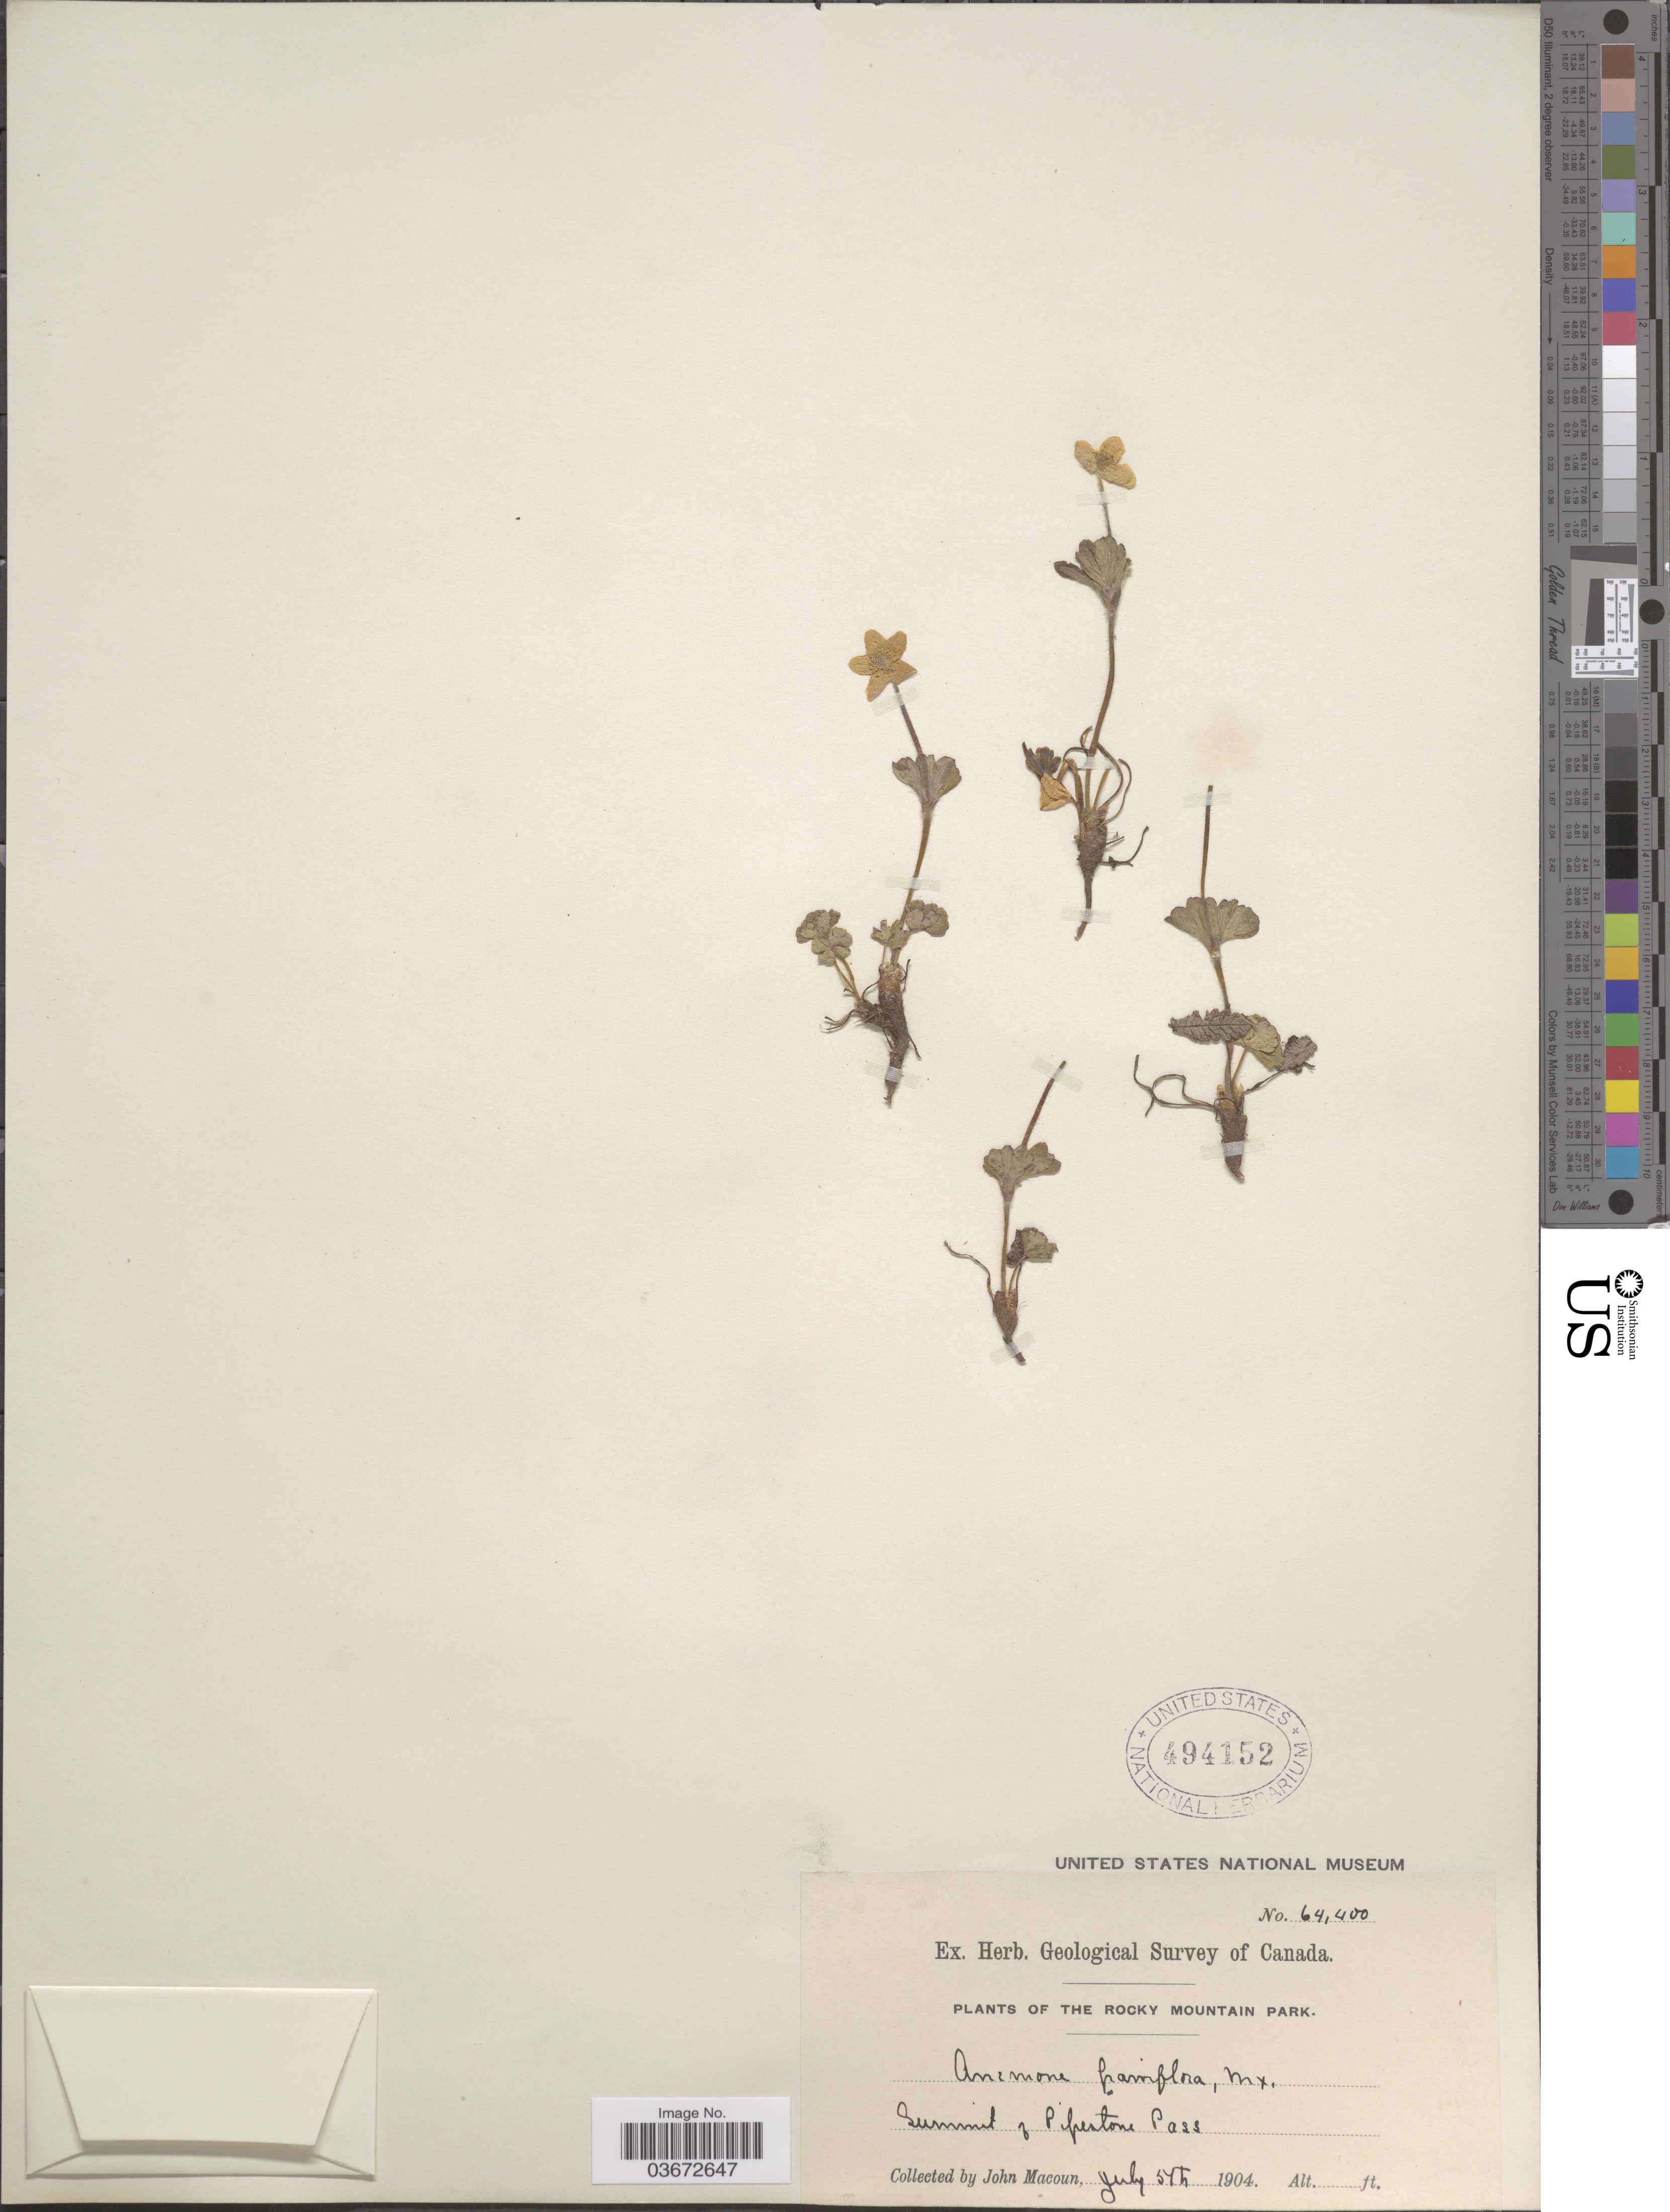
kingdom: Plantae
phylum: Tracheophyta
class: Magnoliopsida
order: Ranunculales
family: Ranunculaceae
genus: Anemone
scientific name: Anemone parviflora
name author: Michx.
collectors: J. Macoun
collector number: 64400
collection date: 1904-07-05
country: Canada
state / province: Alberta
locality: The Rocky Mountain Park. Summit of Pipestone Pass.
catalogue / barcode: US 494152